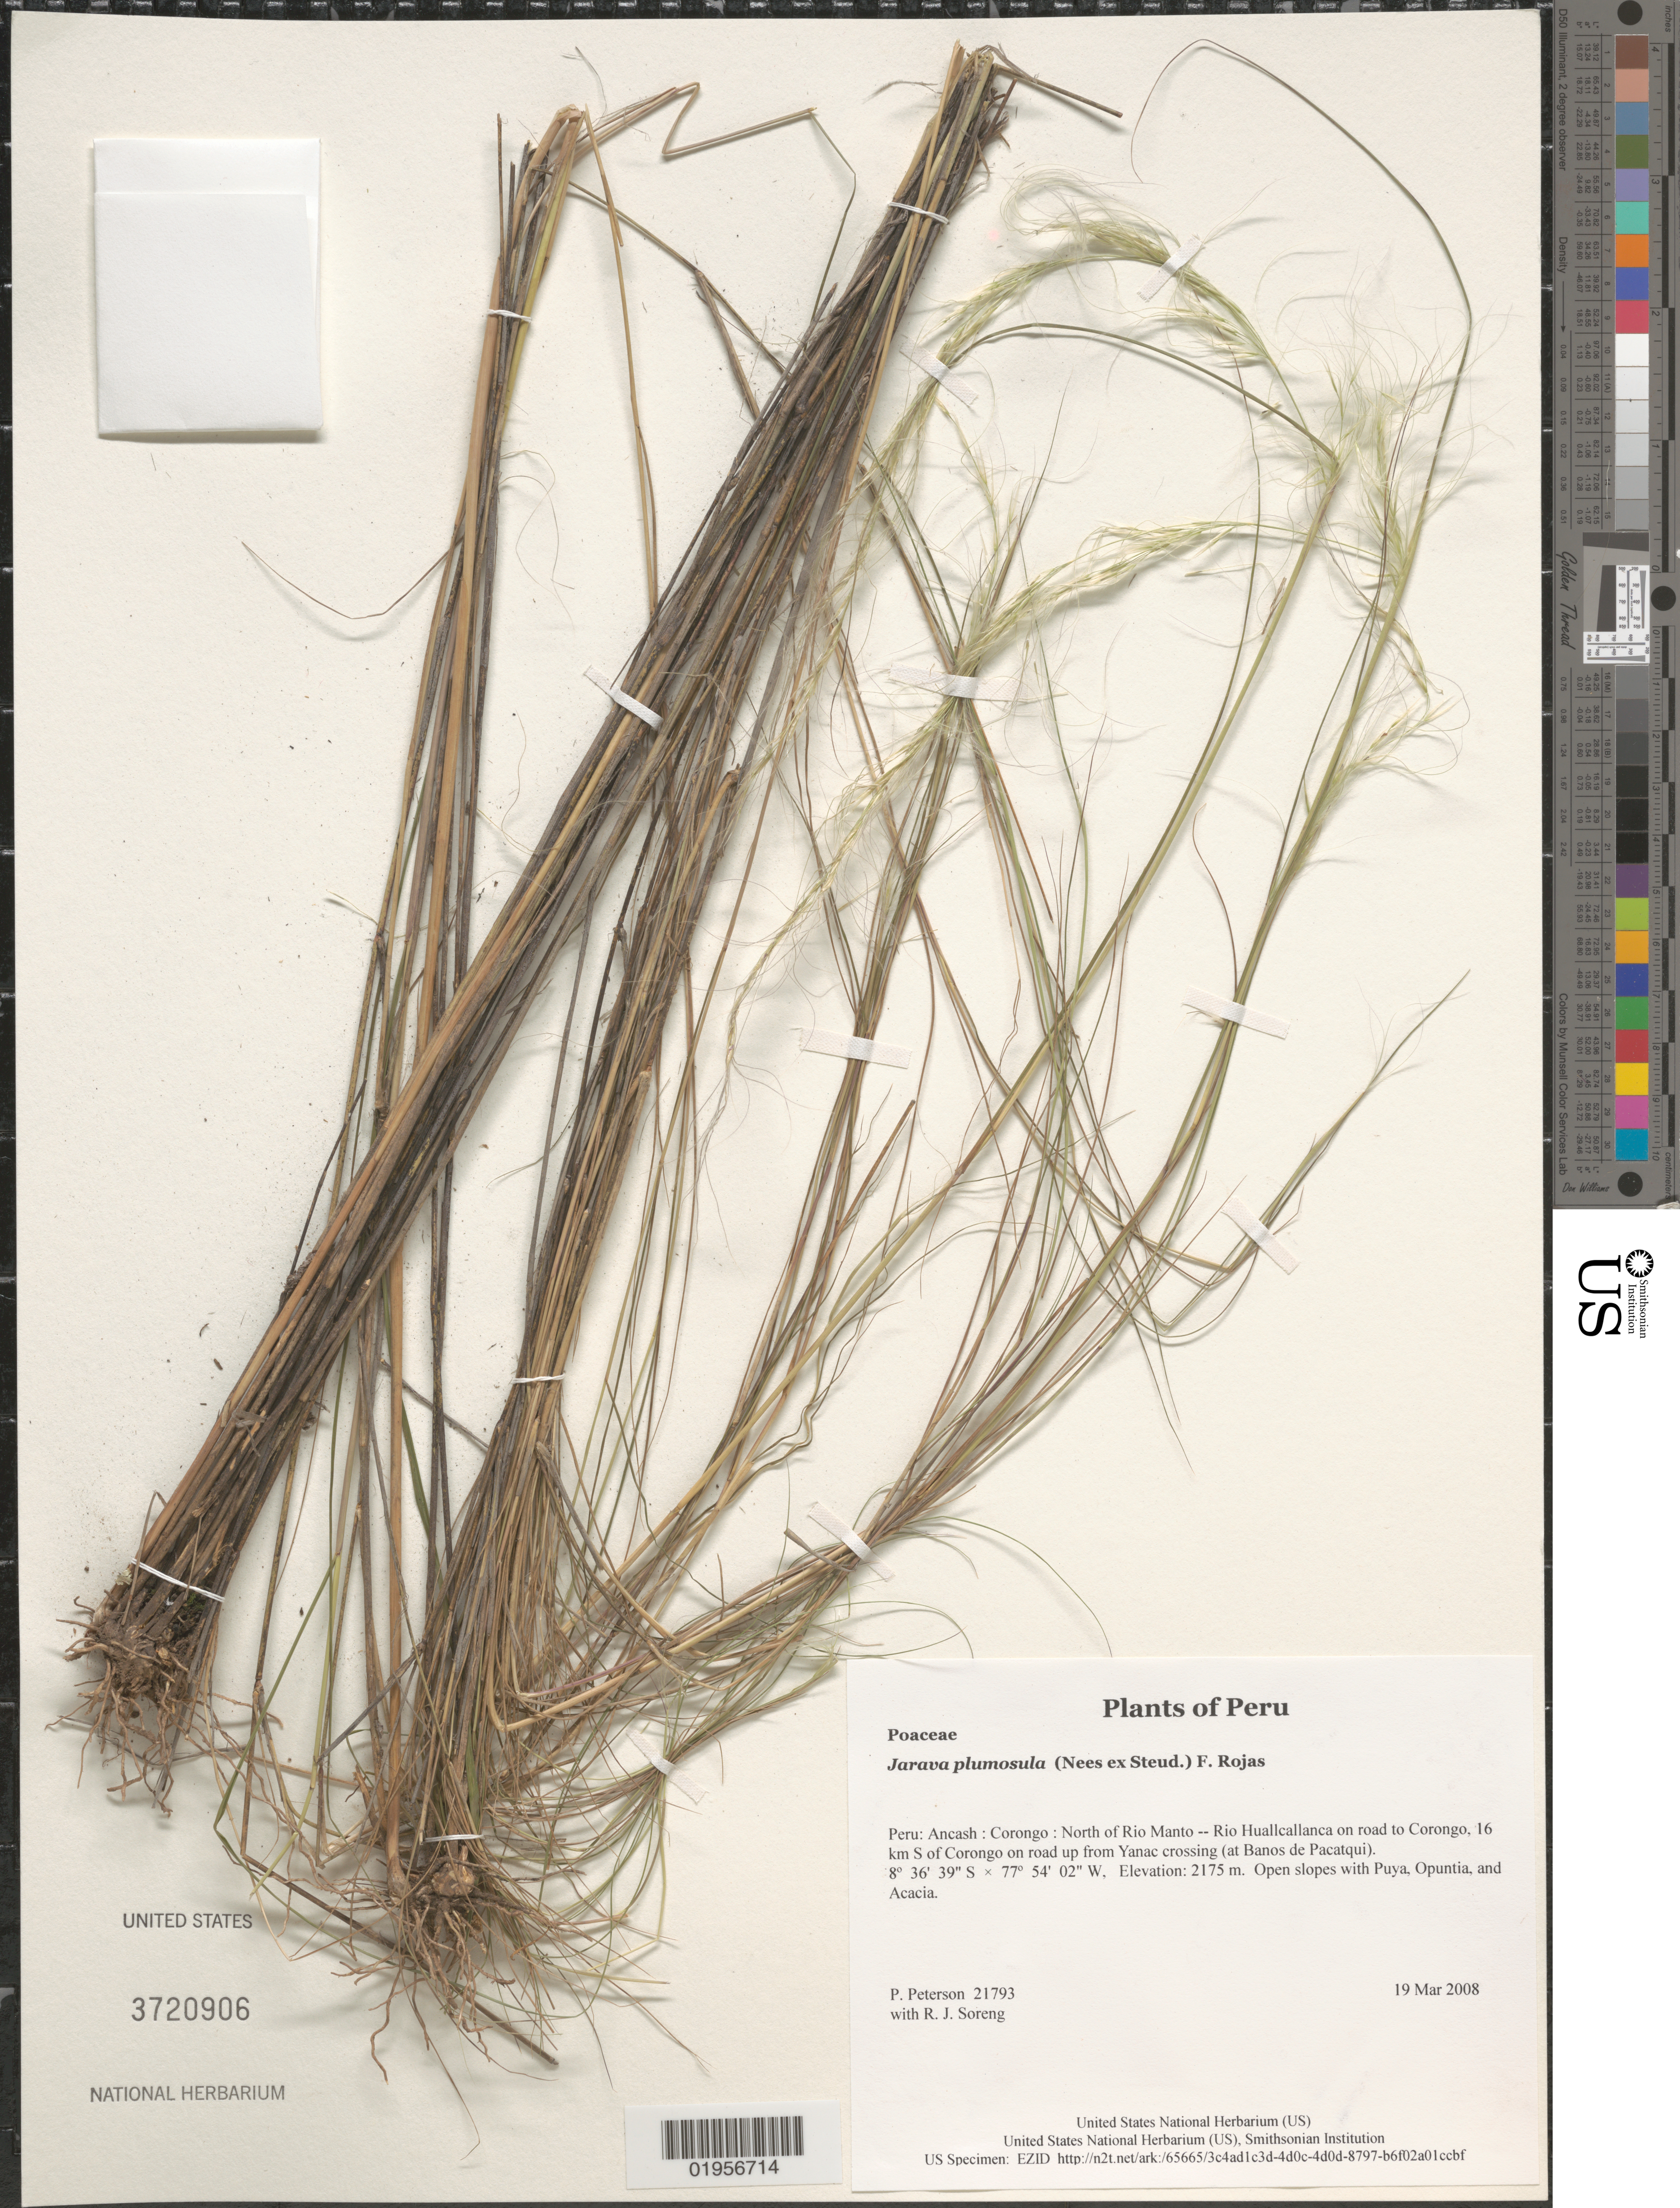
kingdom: Plantae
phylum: Tracheophyta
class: Liliopsida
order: Poales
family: Poaceae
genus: Jarava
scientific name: Jarava plumosula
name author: (Nees ex Steud.) F. Rojas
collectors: P. M. Peterson & R. J. Soreng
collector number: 21793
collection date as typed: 19 Mar 2008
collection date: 2008-03-19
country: Peru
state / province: Ancash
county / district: Corongo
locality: North of Rio Manto -- Rio Huallcallanca on road to Corongo, 16 km S of Corongo on road up from Yanac crossing (at Banos de Pacatqui)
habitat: Open slopes with Puya, Opuntia, and Acacia.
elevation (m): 2175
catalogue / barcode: US 3720906